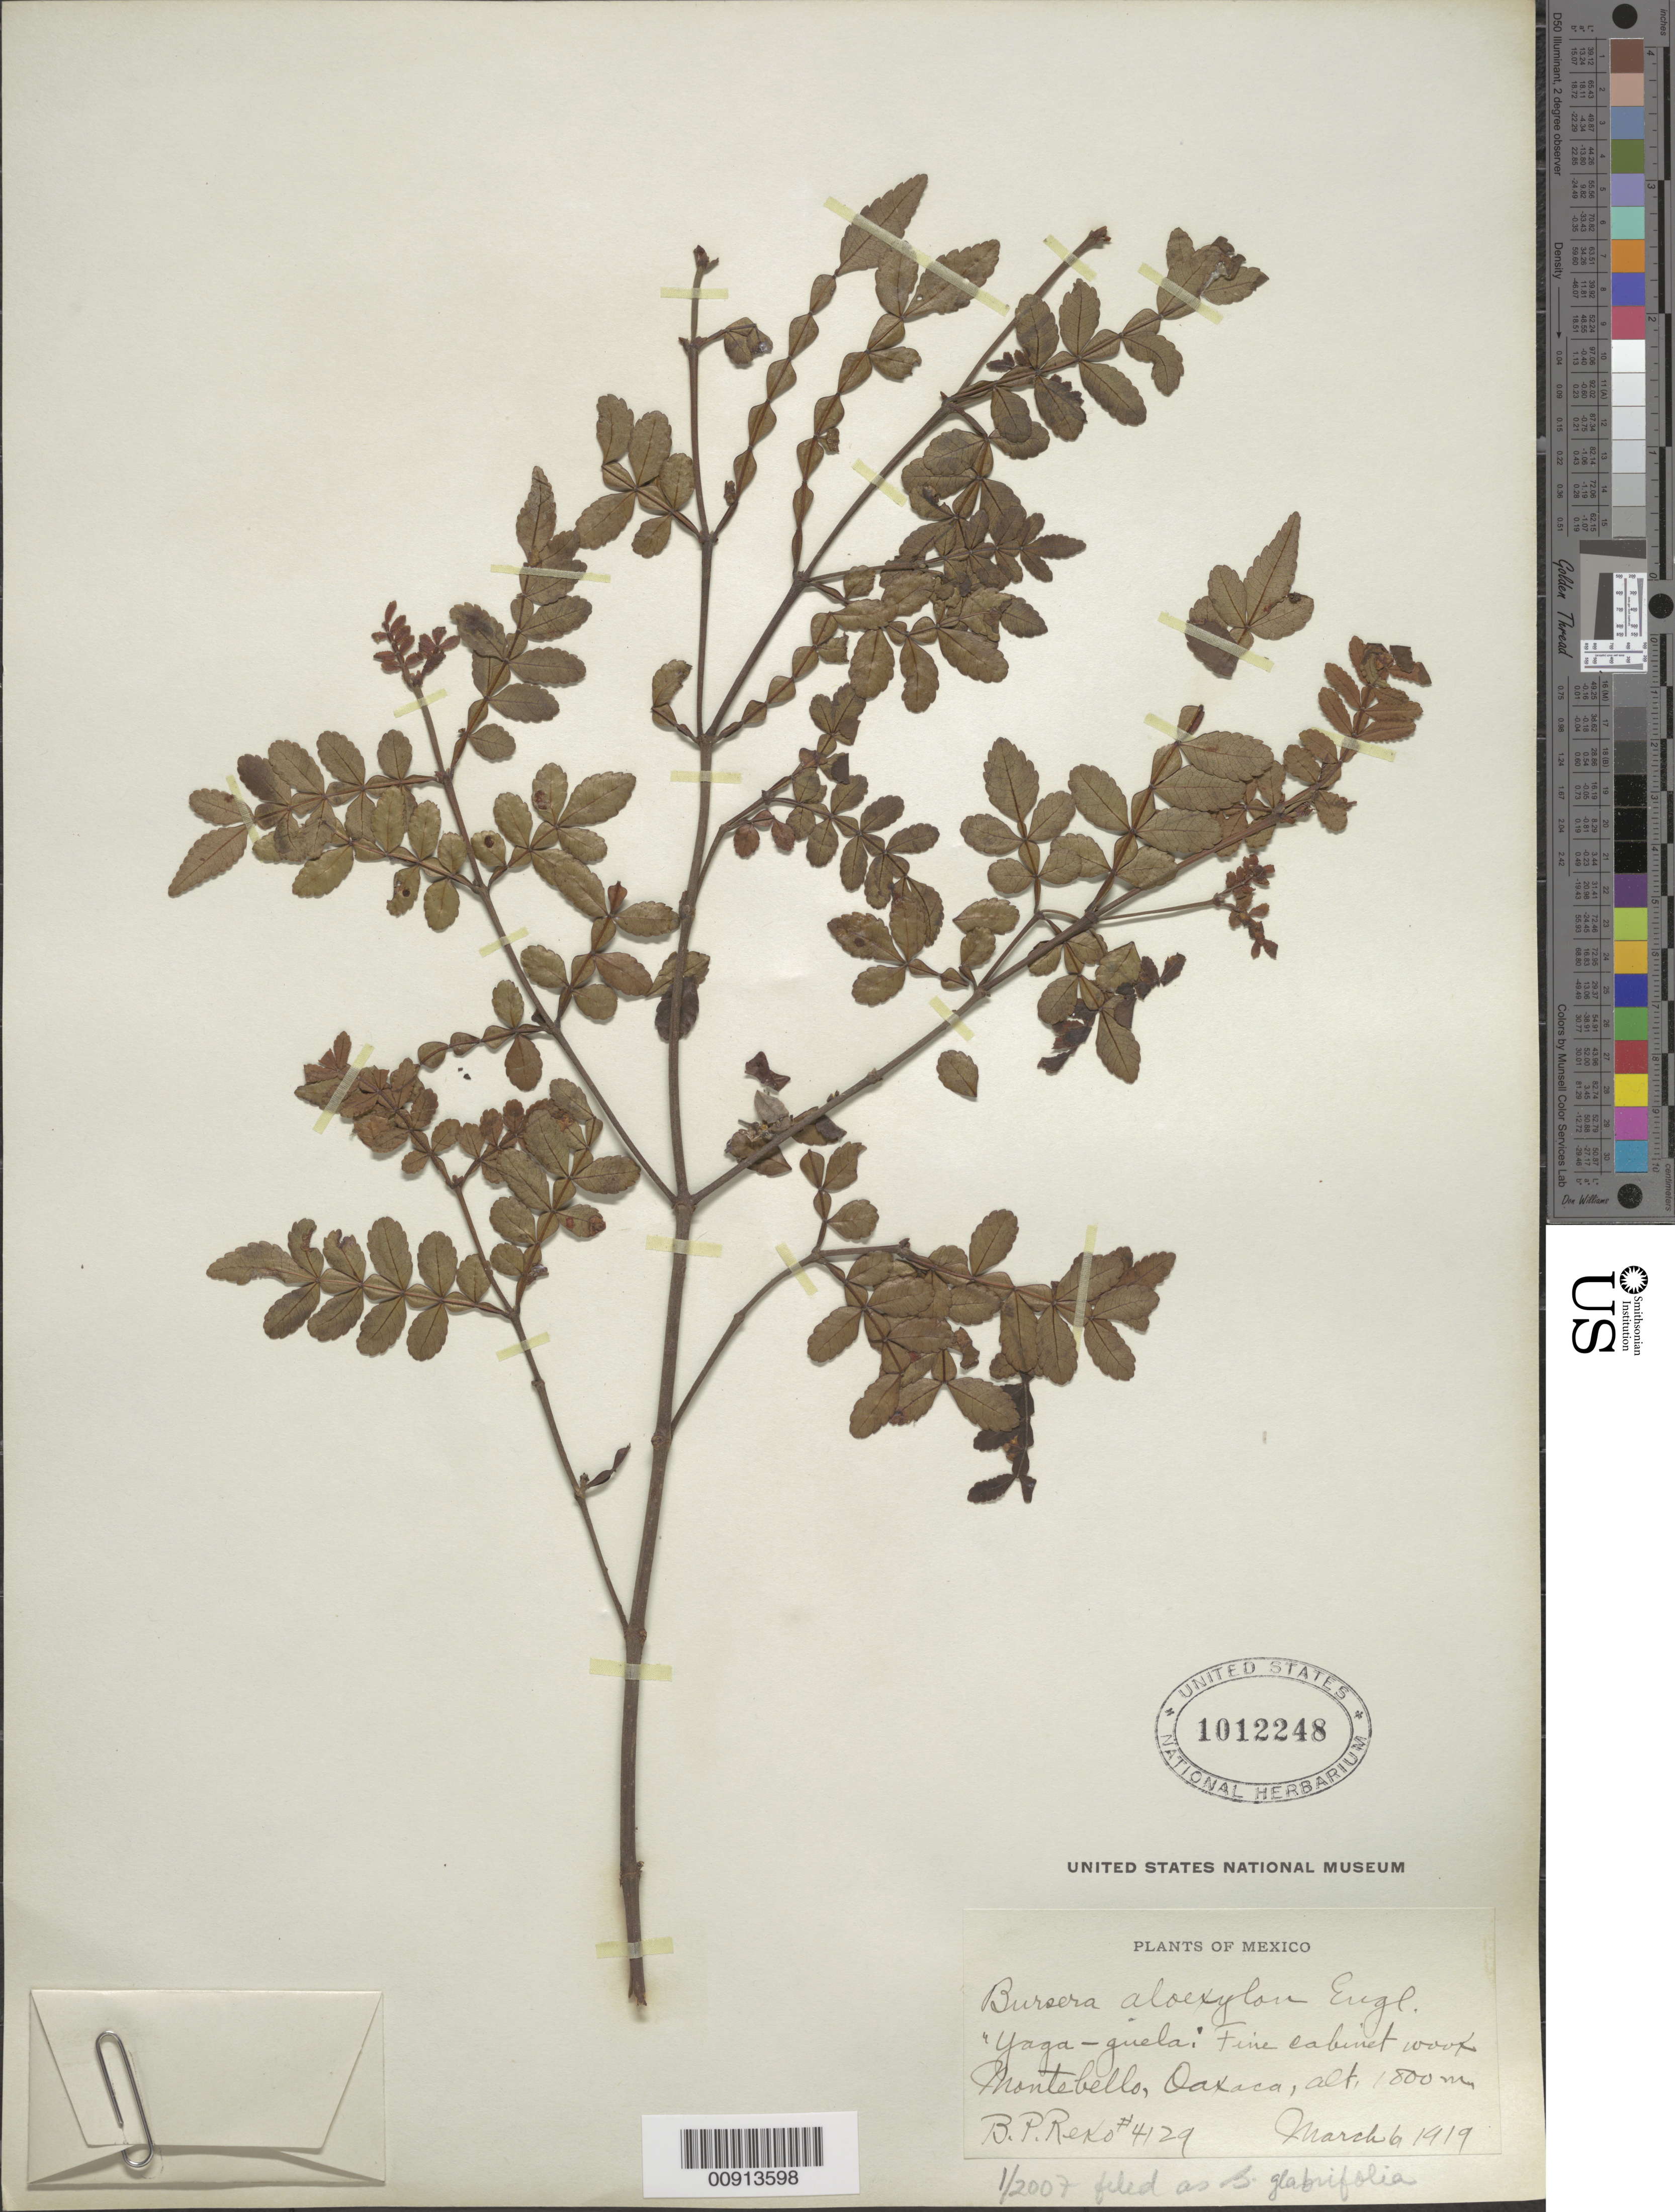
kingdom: Plantae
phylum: Tracheophyta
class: Magnoliopsida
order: Sapindales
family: Burseraceae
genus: Bursera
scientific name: Bursera glabrifolia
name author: (Kunth) Engl.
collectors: B. P. Reko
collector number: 4129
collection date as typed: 06 Mar 1919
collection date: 1919-03-06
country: Mexico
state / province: Oaxaca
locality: Montebello, Oaxaca.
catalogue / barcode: US 1012248